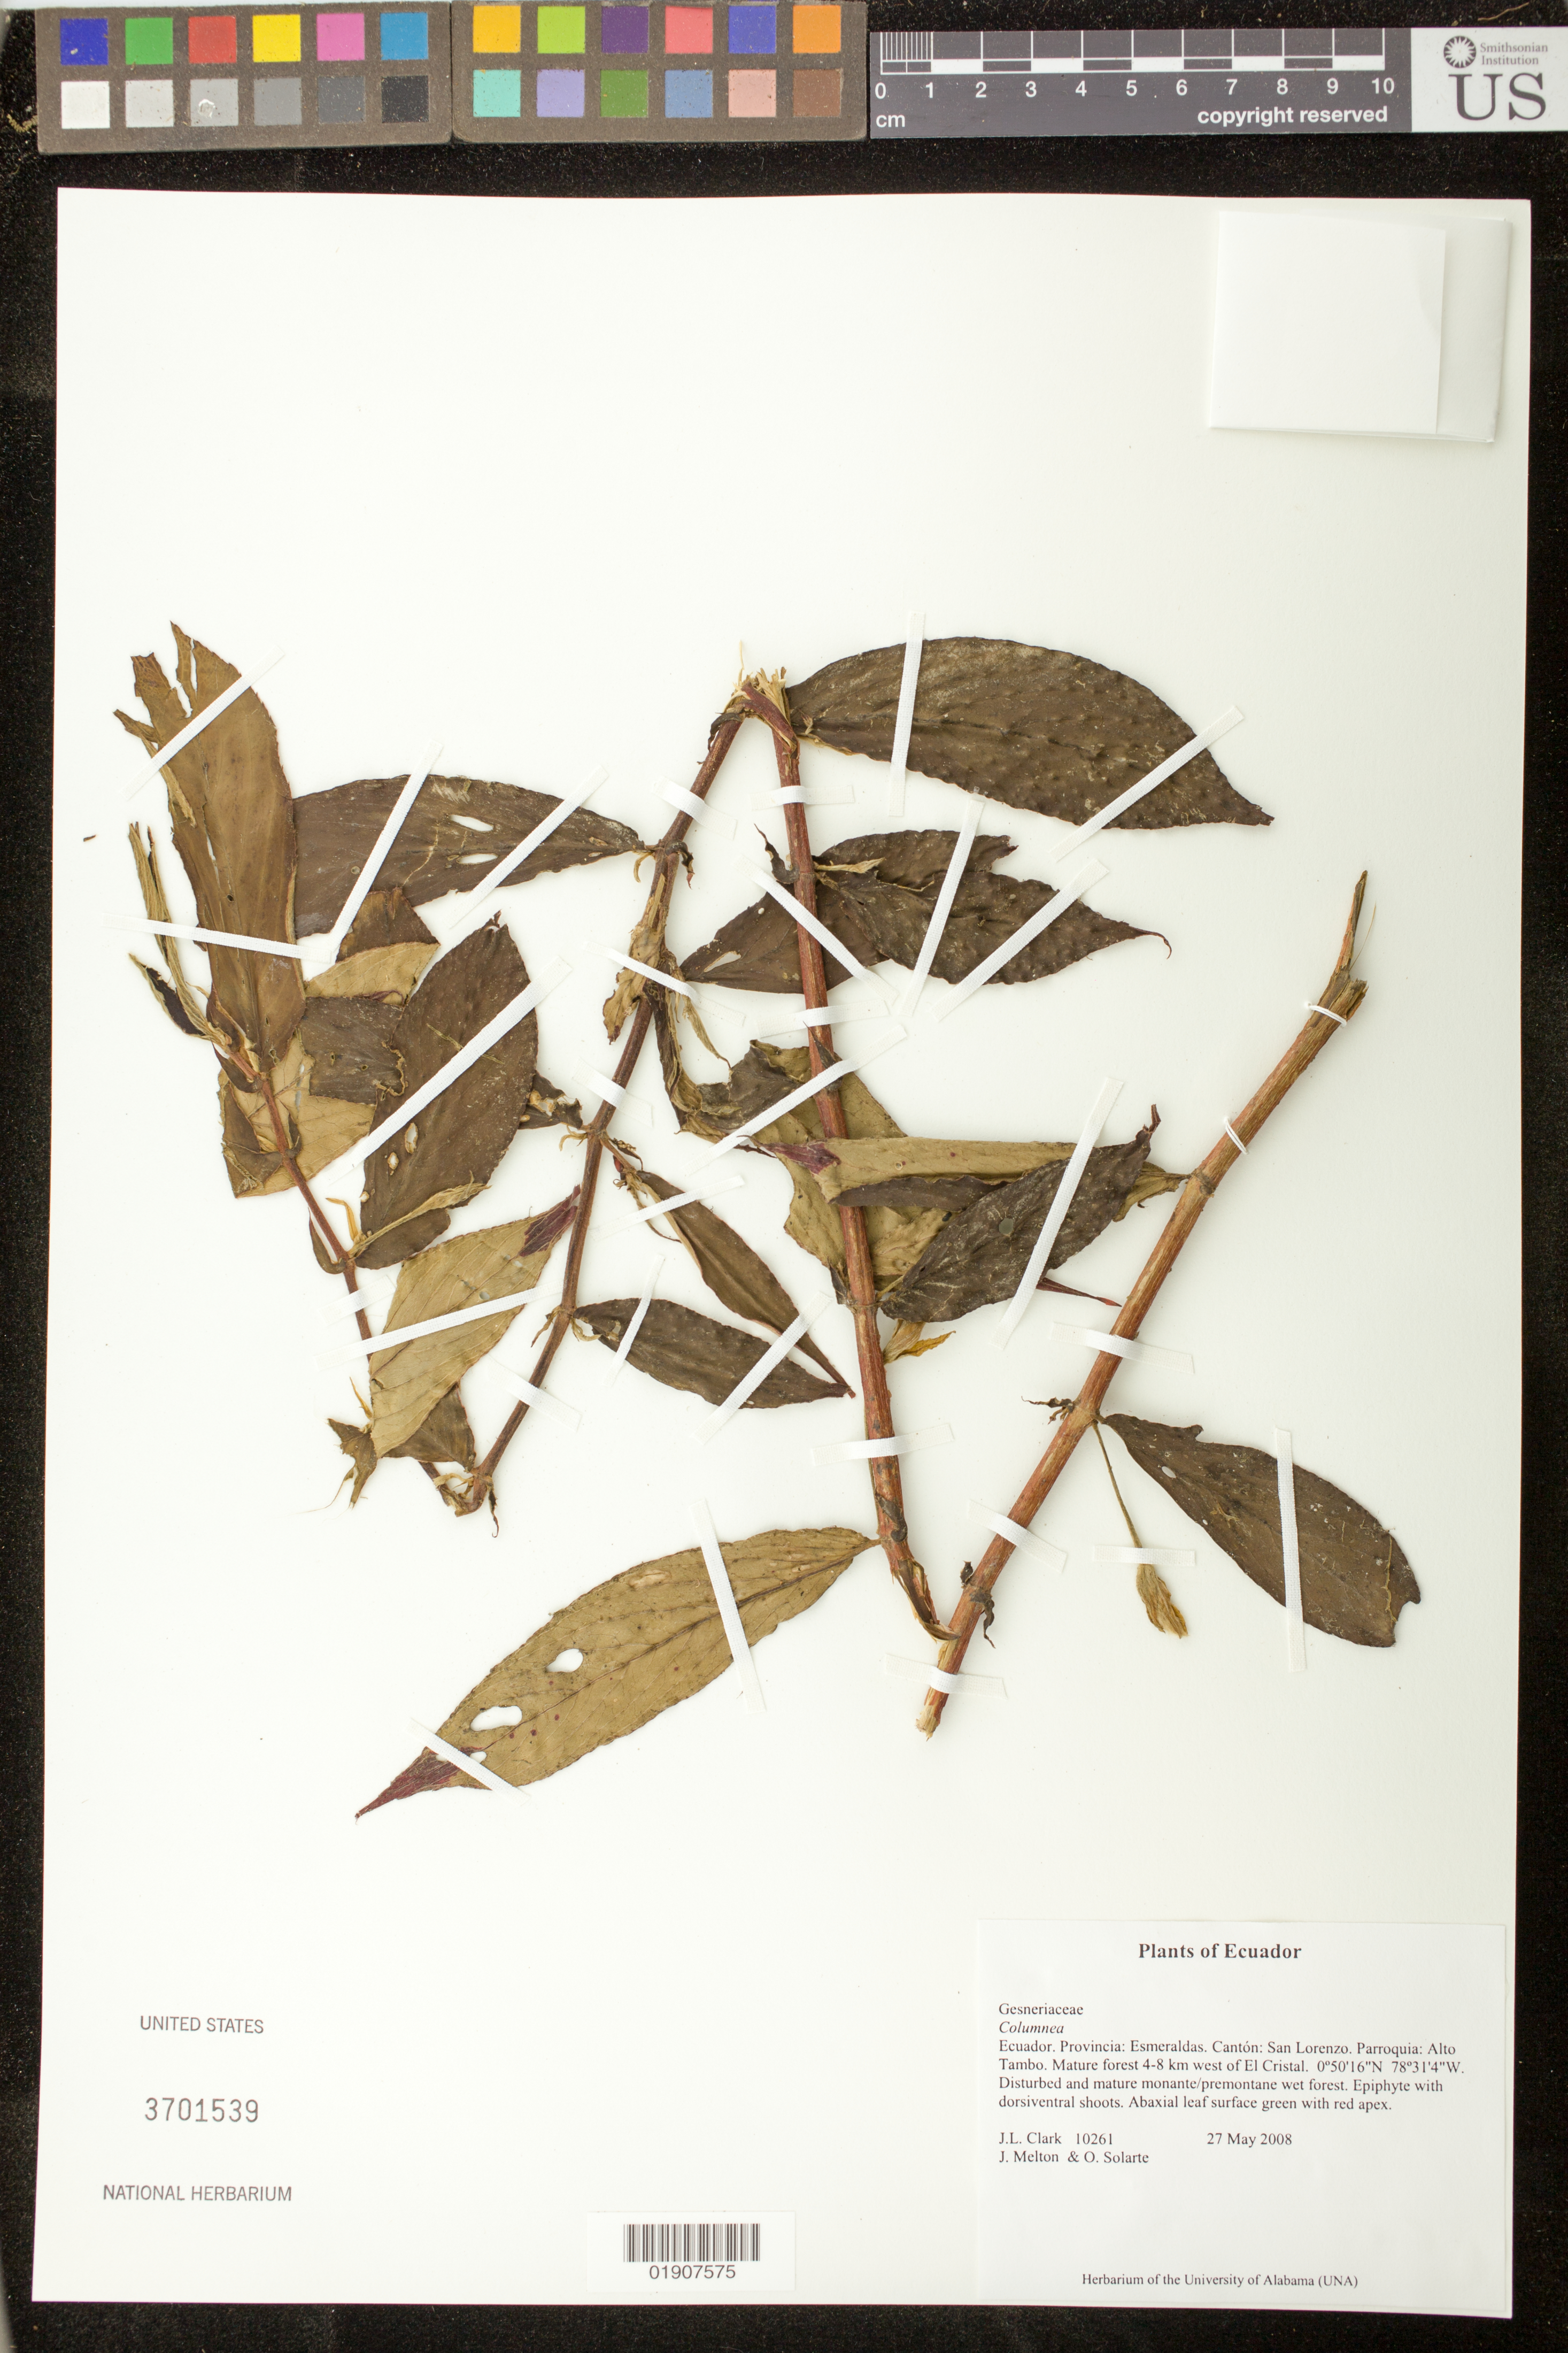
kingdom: Plantae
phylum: Tracheophyta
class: Magnoliopsida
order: Lamiales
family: Gesneriaceae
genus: Columnea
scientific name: Columnea sp.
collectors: J. L. Clark, J. Melton & O. Solarte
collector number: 10261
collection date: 2008-05-27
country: Ecuador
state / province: Esmeraldas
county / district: San Lorenzo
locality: Provincia: Esmeraldas. Cantón: San Lorenzo. Parroquia: Alto Tambo. Mature forest 4-8 km west of El Cristal.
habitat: Disturbed and mature monante/premontane wet forest.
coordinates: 0 50 16 N, 78 31 4 W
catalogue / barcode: US 3701539